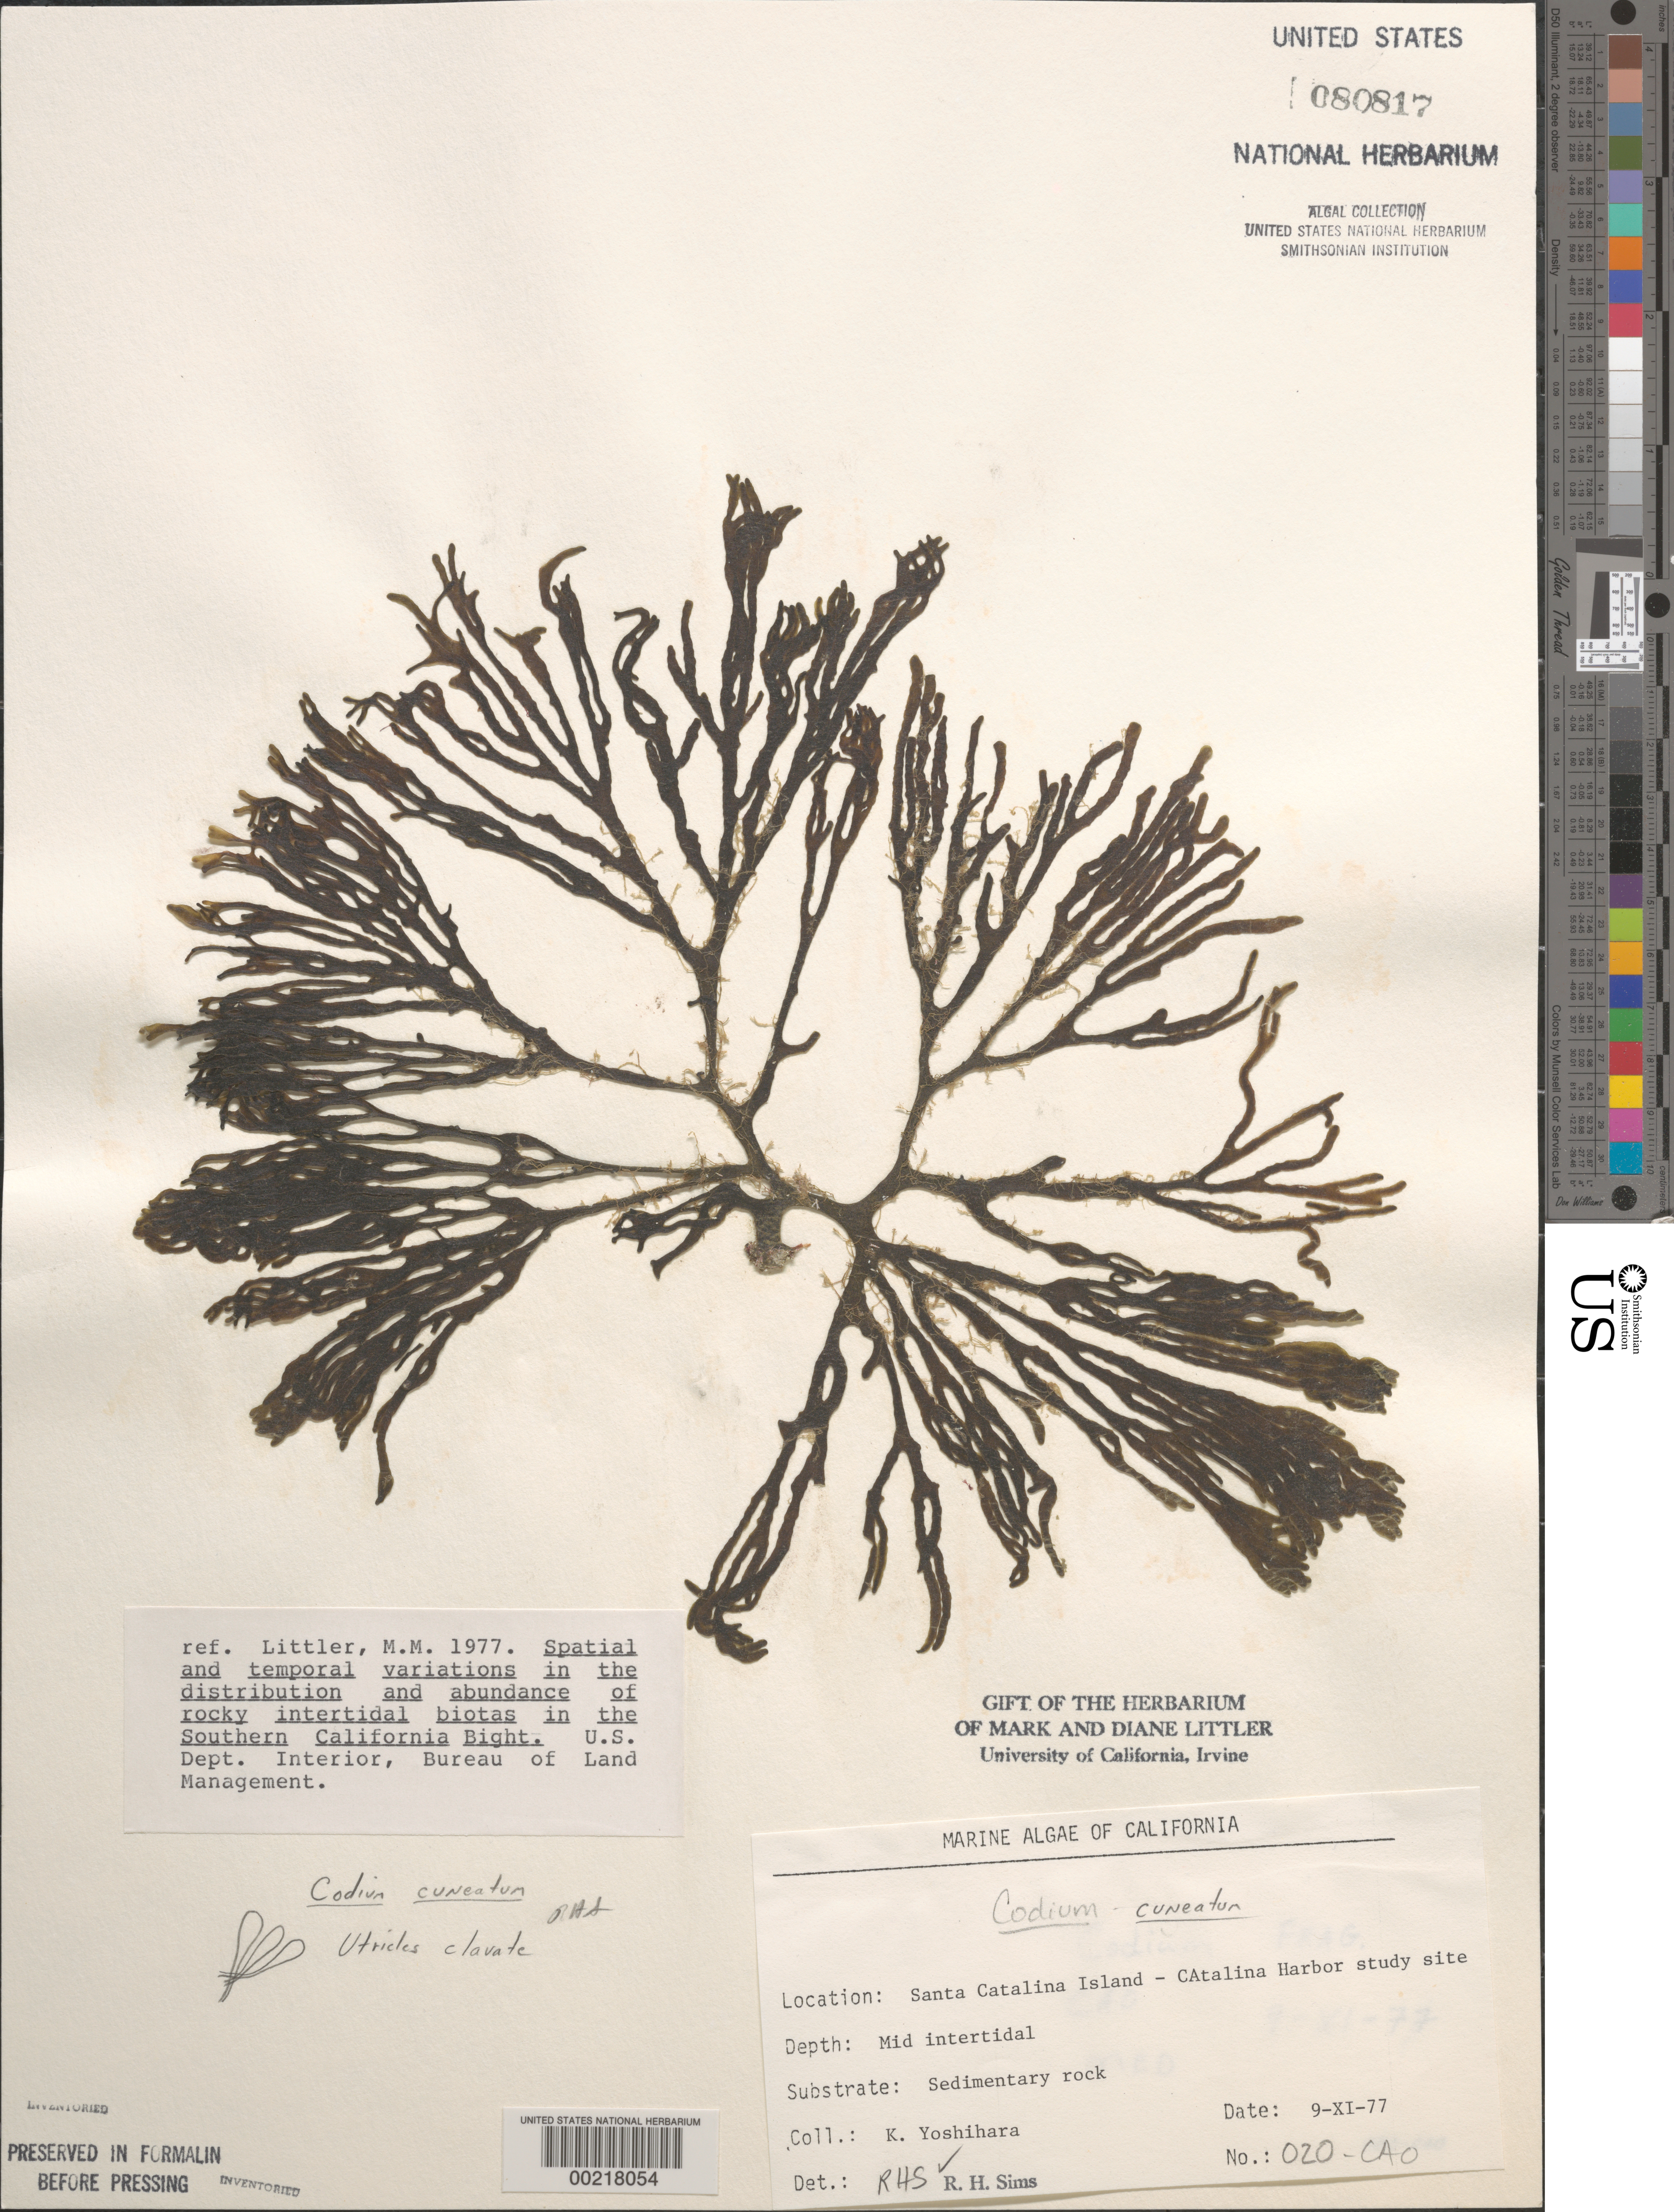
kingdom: Plantae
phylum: Chlorophyta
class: Ulvophyceae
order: Bryopsidales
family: Codiaceae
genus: Codium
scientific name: Codium cuneatum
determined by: Sims, Robert H.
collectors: K. Yoshihara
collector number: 020-cao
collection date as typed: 09 Nov 1977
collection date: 1977-11-09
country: United States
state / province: California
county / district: Los Angeles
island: Santa Catalina Island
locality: West side of Catalina Harbor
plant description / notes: BLM-SOCALBIGHT Rocky Intertidal Survey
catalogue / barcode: US 80817